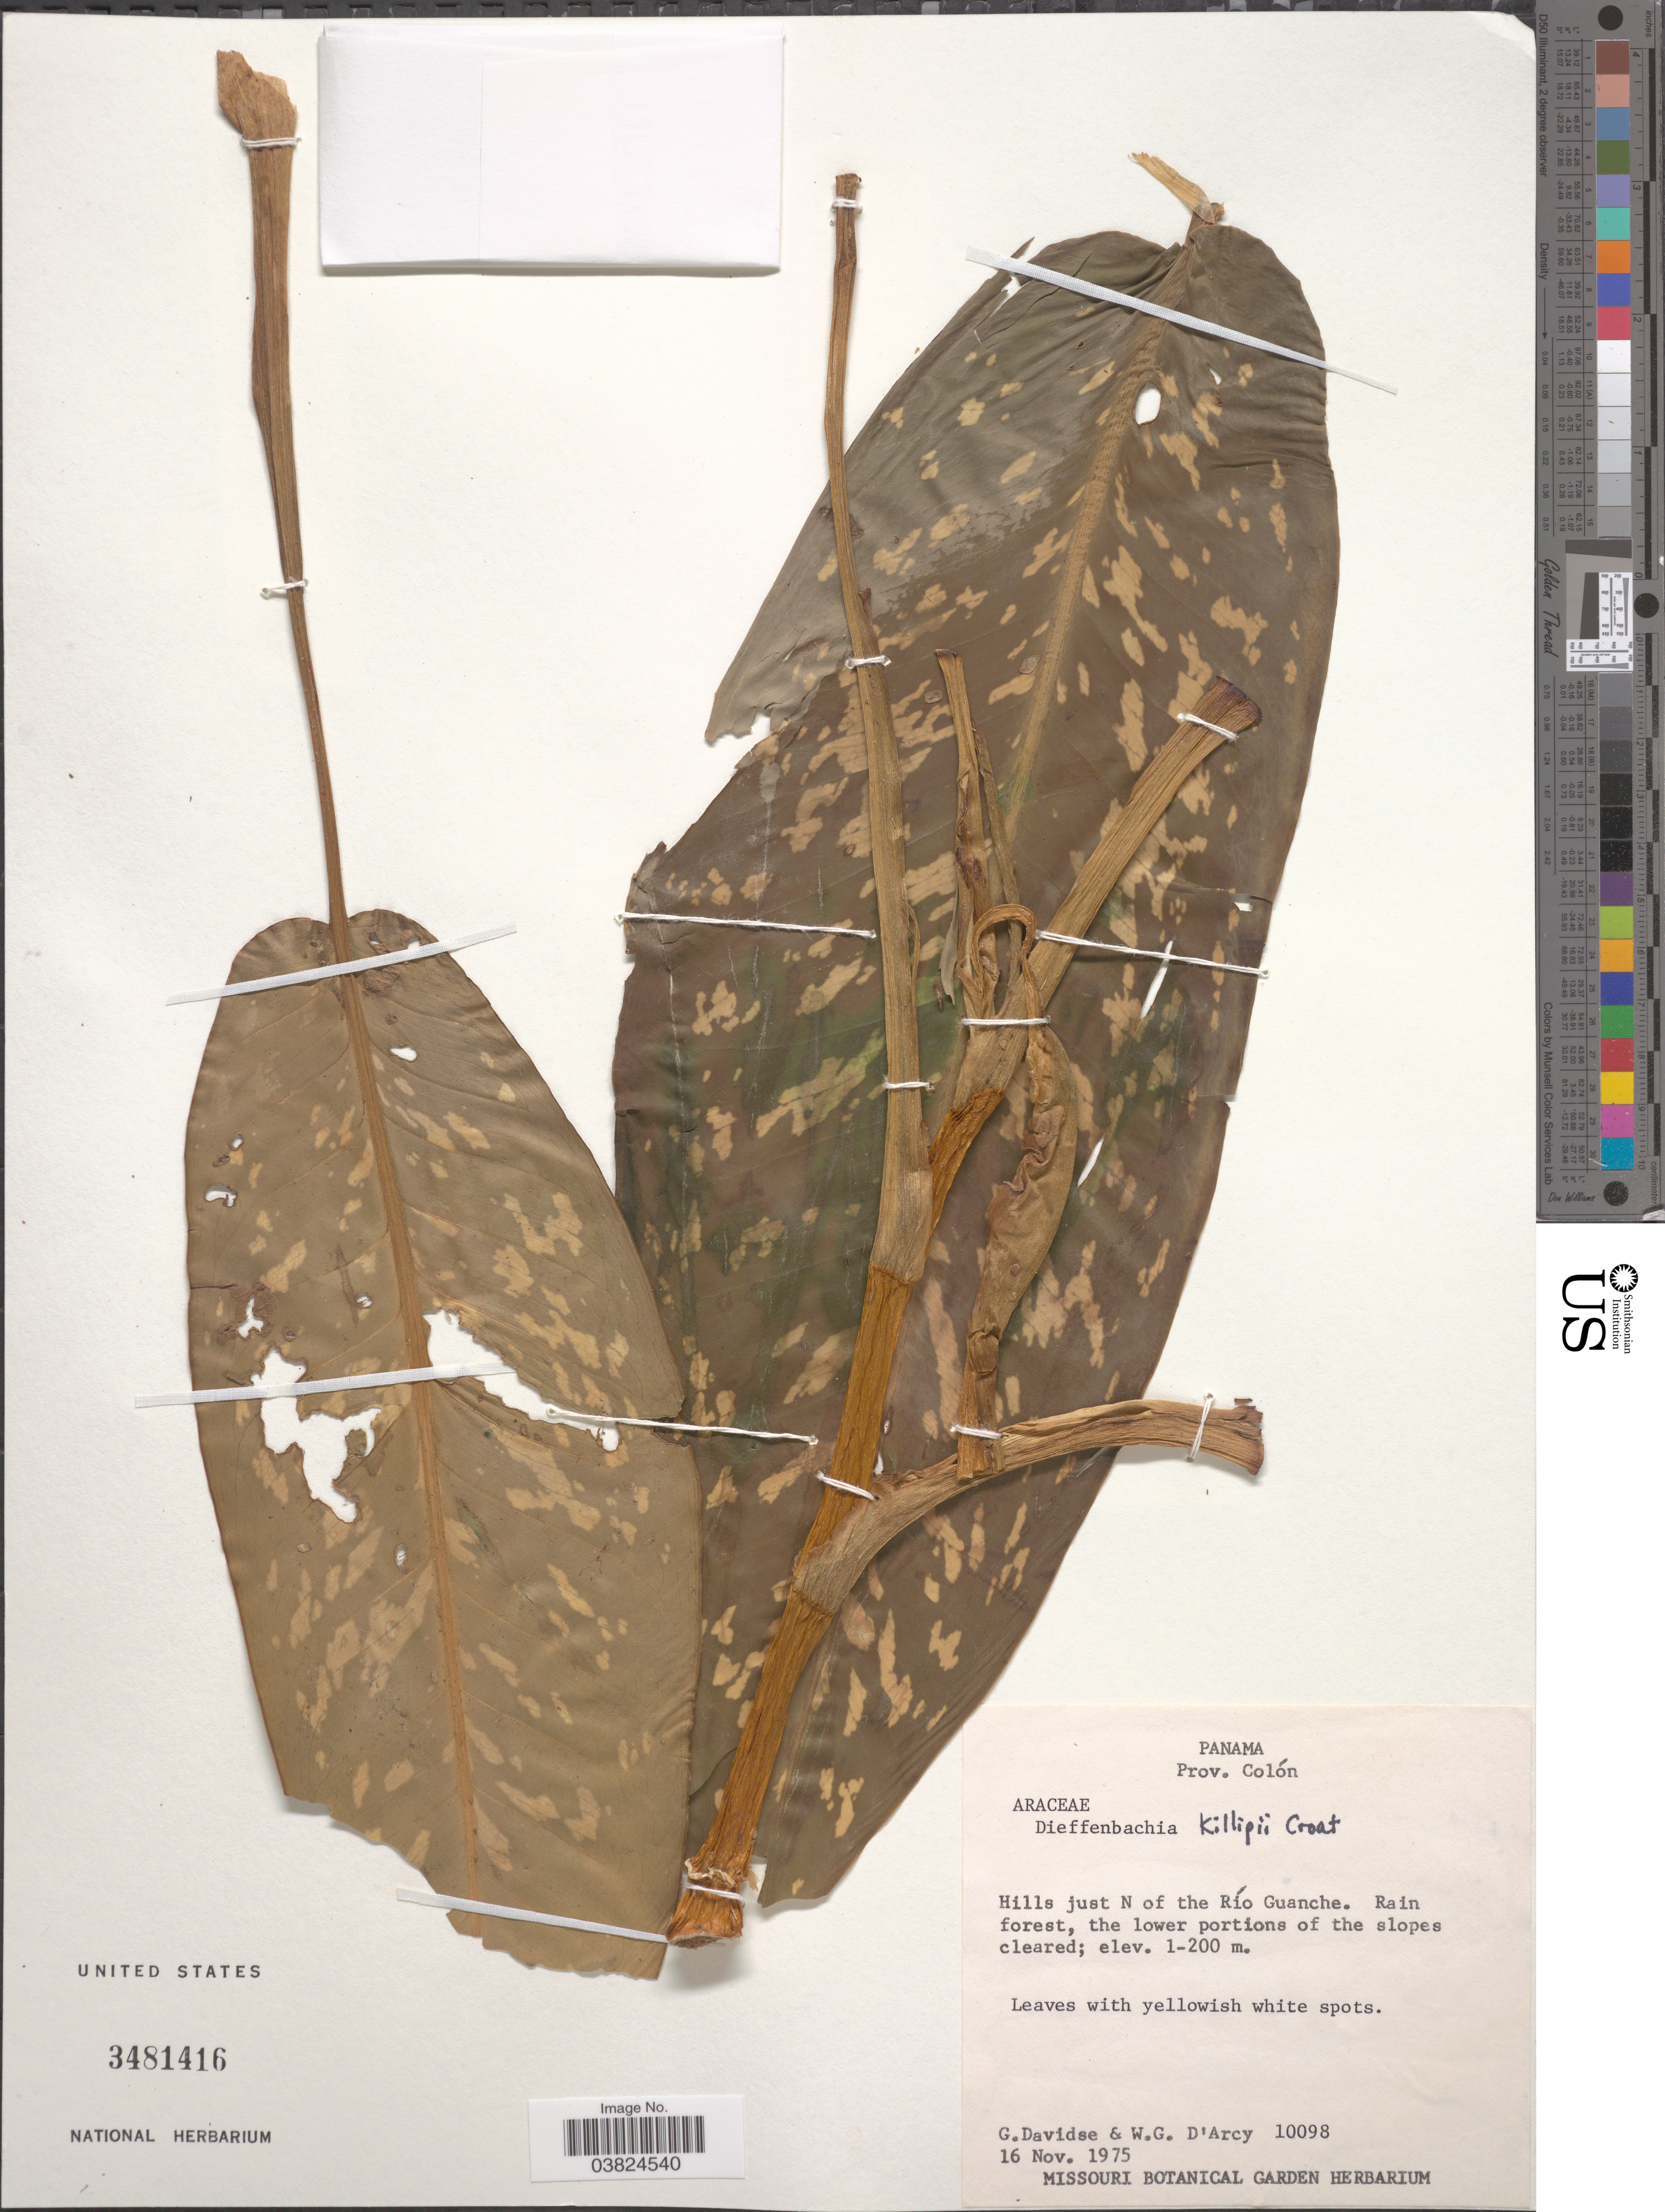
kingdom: Plantae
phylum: Tracheophyta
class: Liliopsida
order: Alismatales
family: Araceae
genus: Dieffenbachia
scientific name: Dieffenbachia killipii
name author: Croat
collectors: G. Davidse & W. G. D'Arcy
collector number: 10098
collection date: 1975-11-16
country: Panama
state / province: Colón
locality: Hills just N of the Río Guanche.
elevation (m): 100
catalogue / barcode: US 3481416